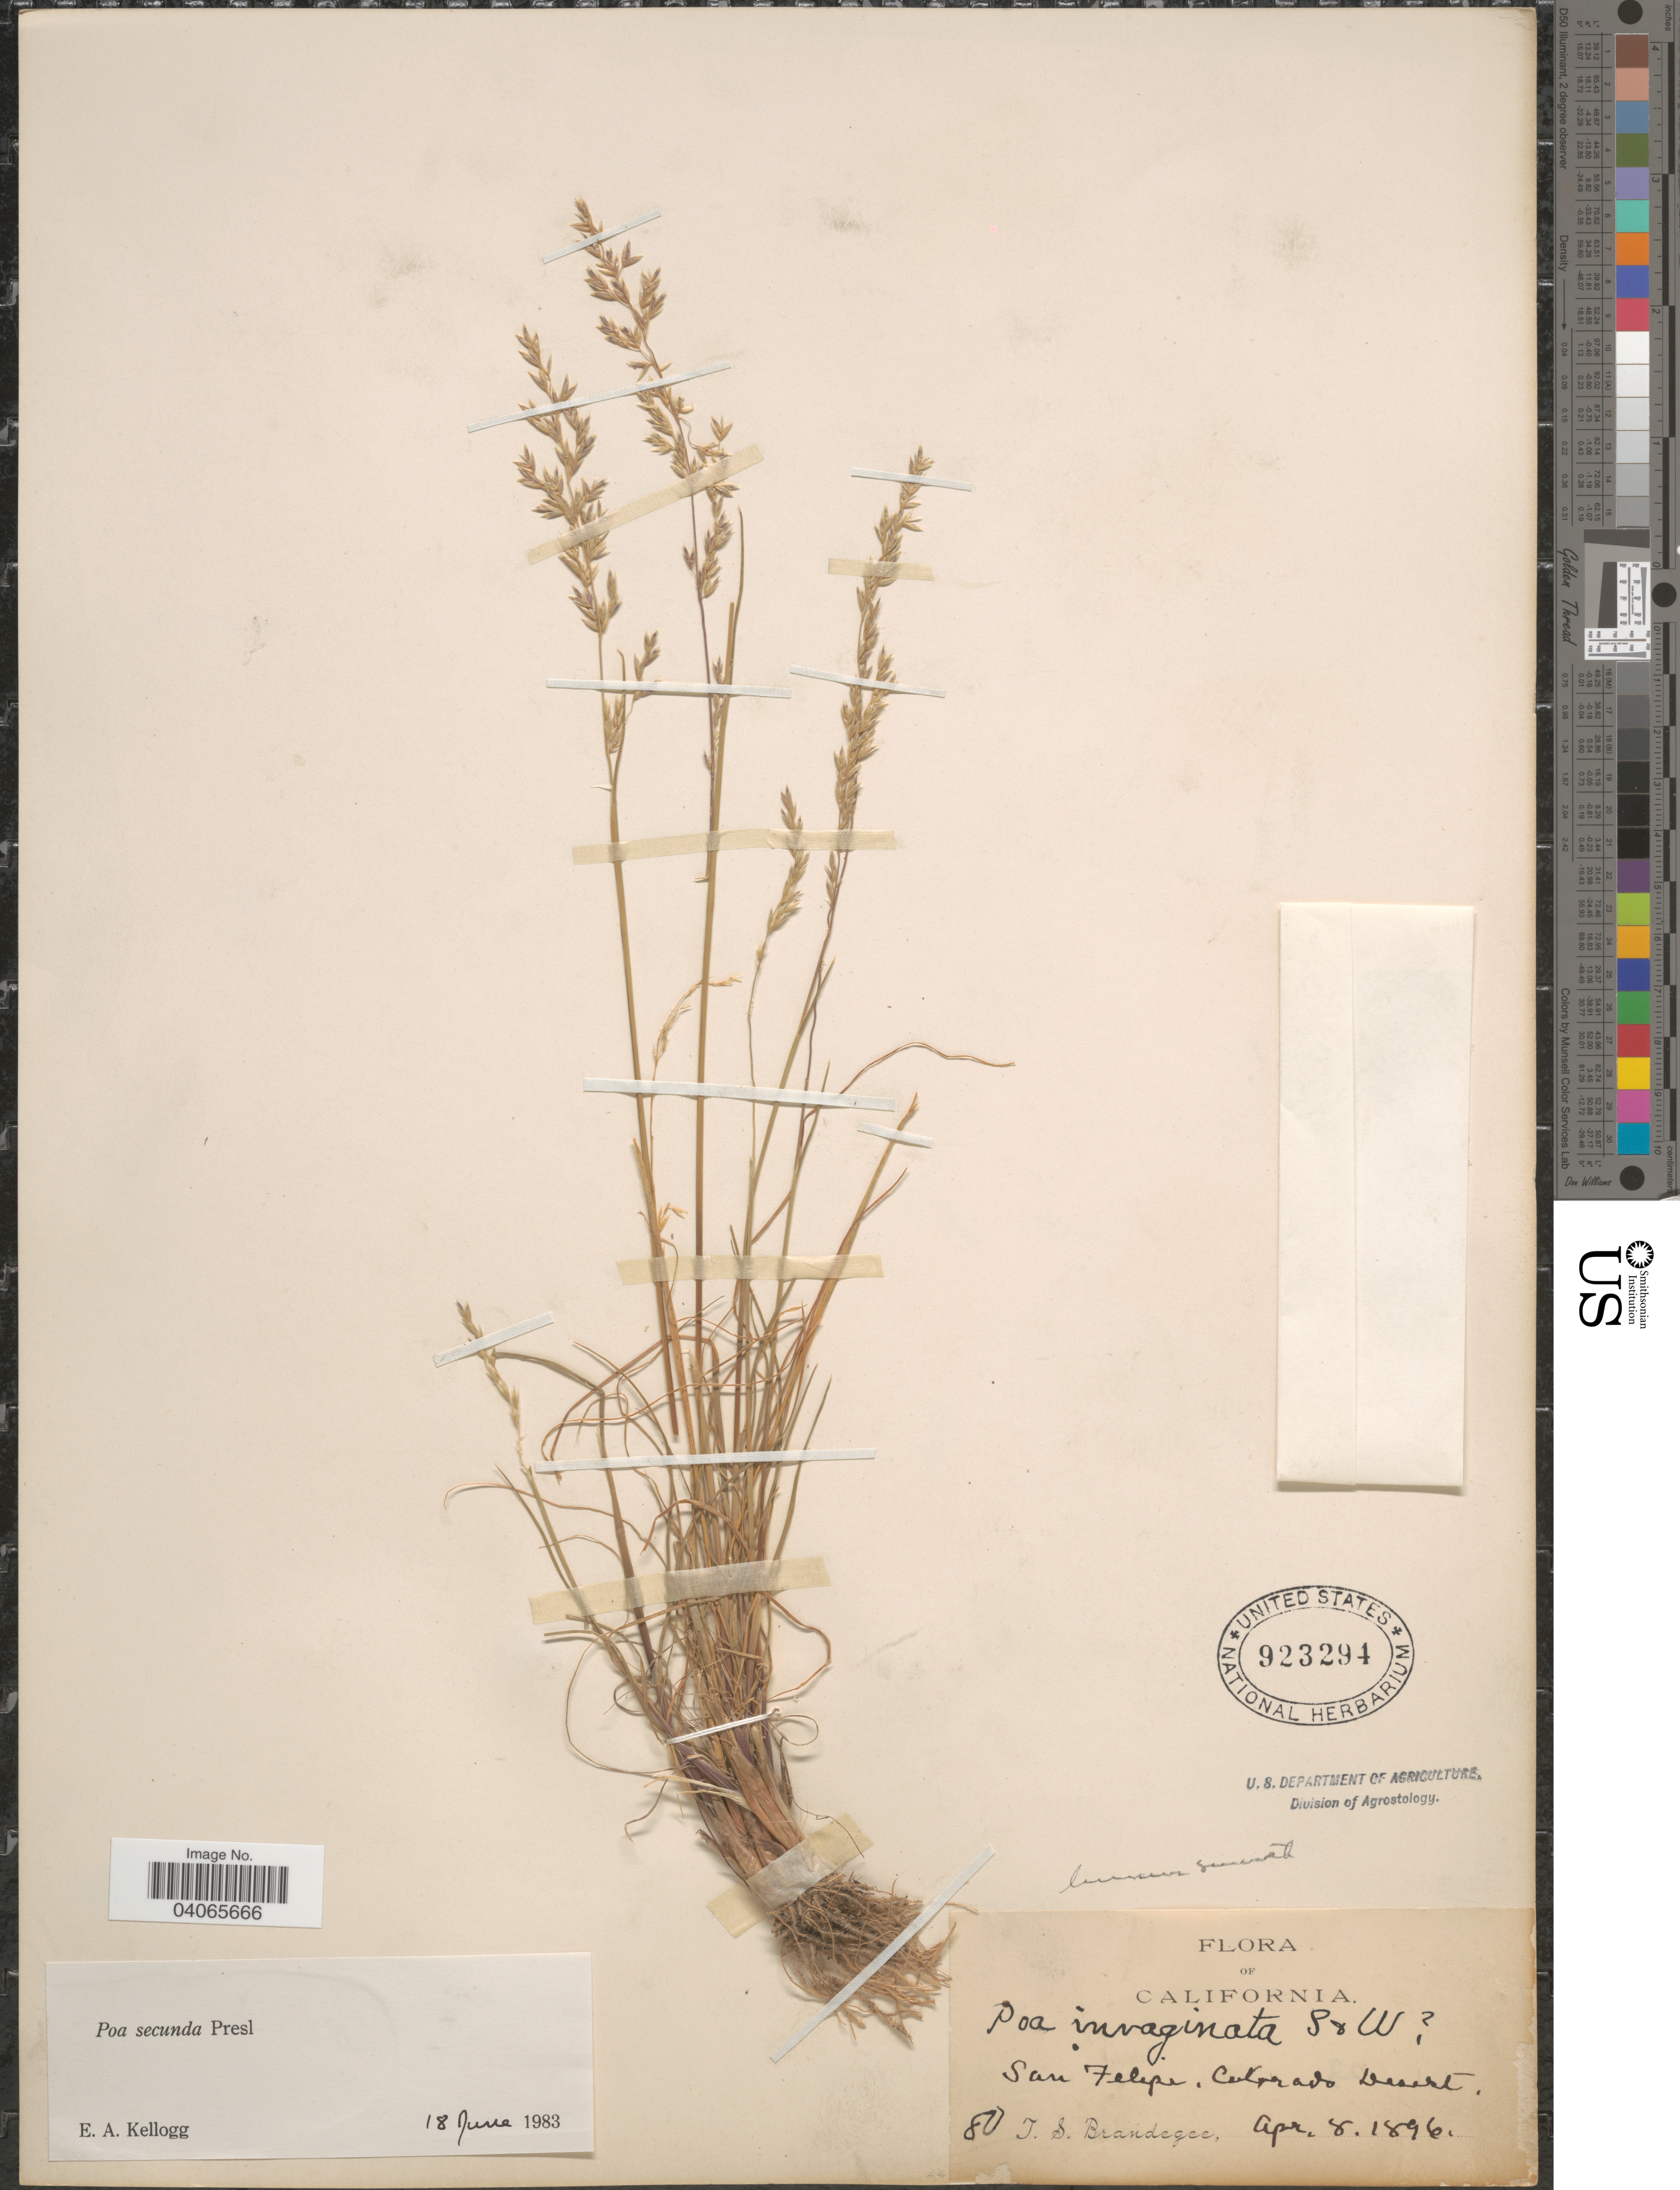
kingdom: Plantae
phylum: Tracheophyta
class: Liliopsida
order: Poales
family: Poaceae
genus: Poa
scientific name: Poa secunda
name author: J. Presl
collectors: T. S. Brandegee (herbarium)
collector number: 80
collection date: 1896-04-08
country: United States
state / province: California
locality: San Felipe, Colorado Desert.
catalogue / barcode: US 923294